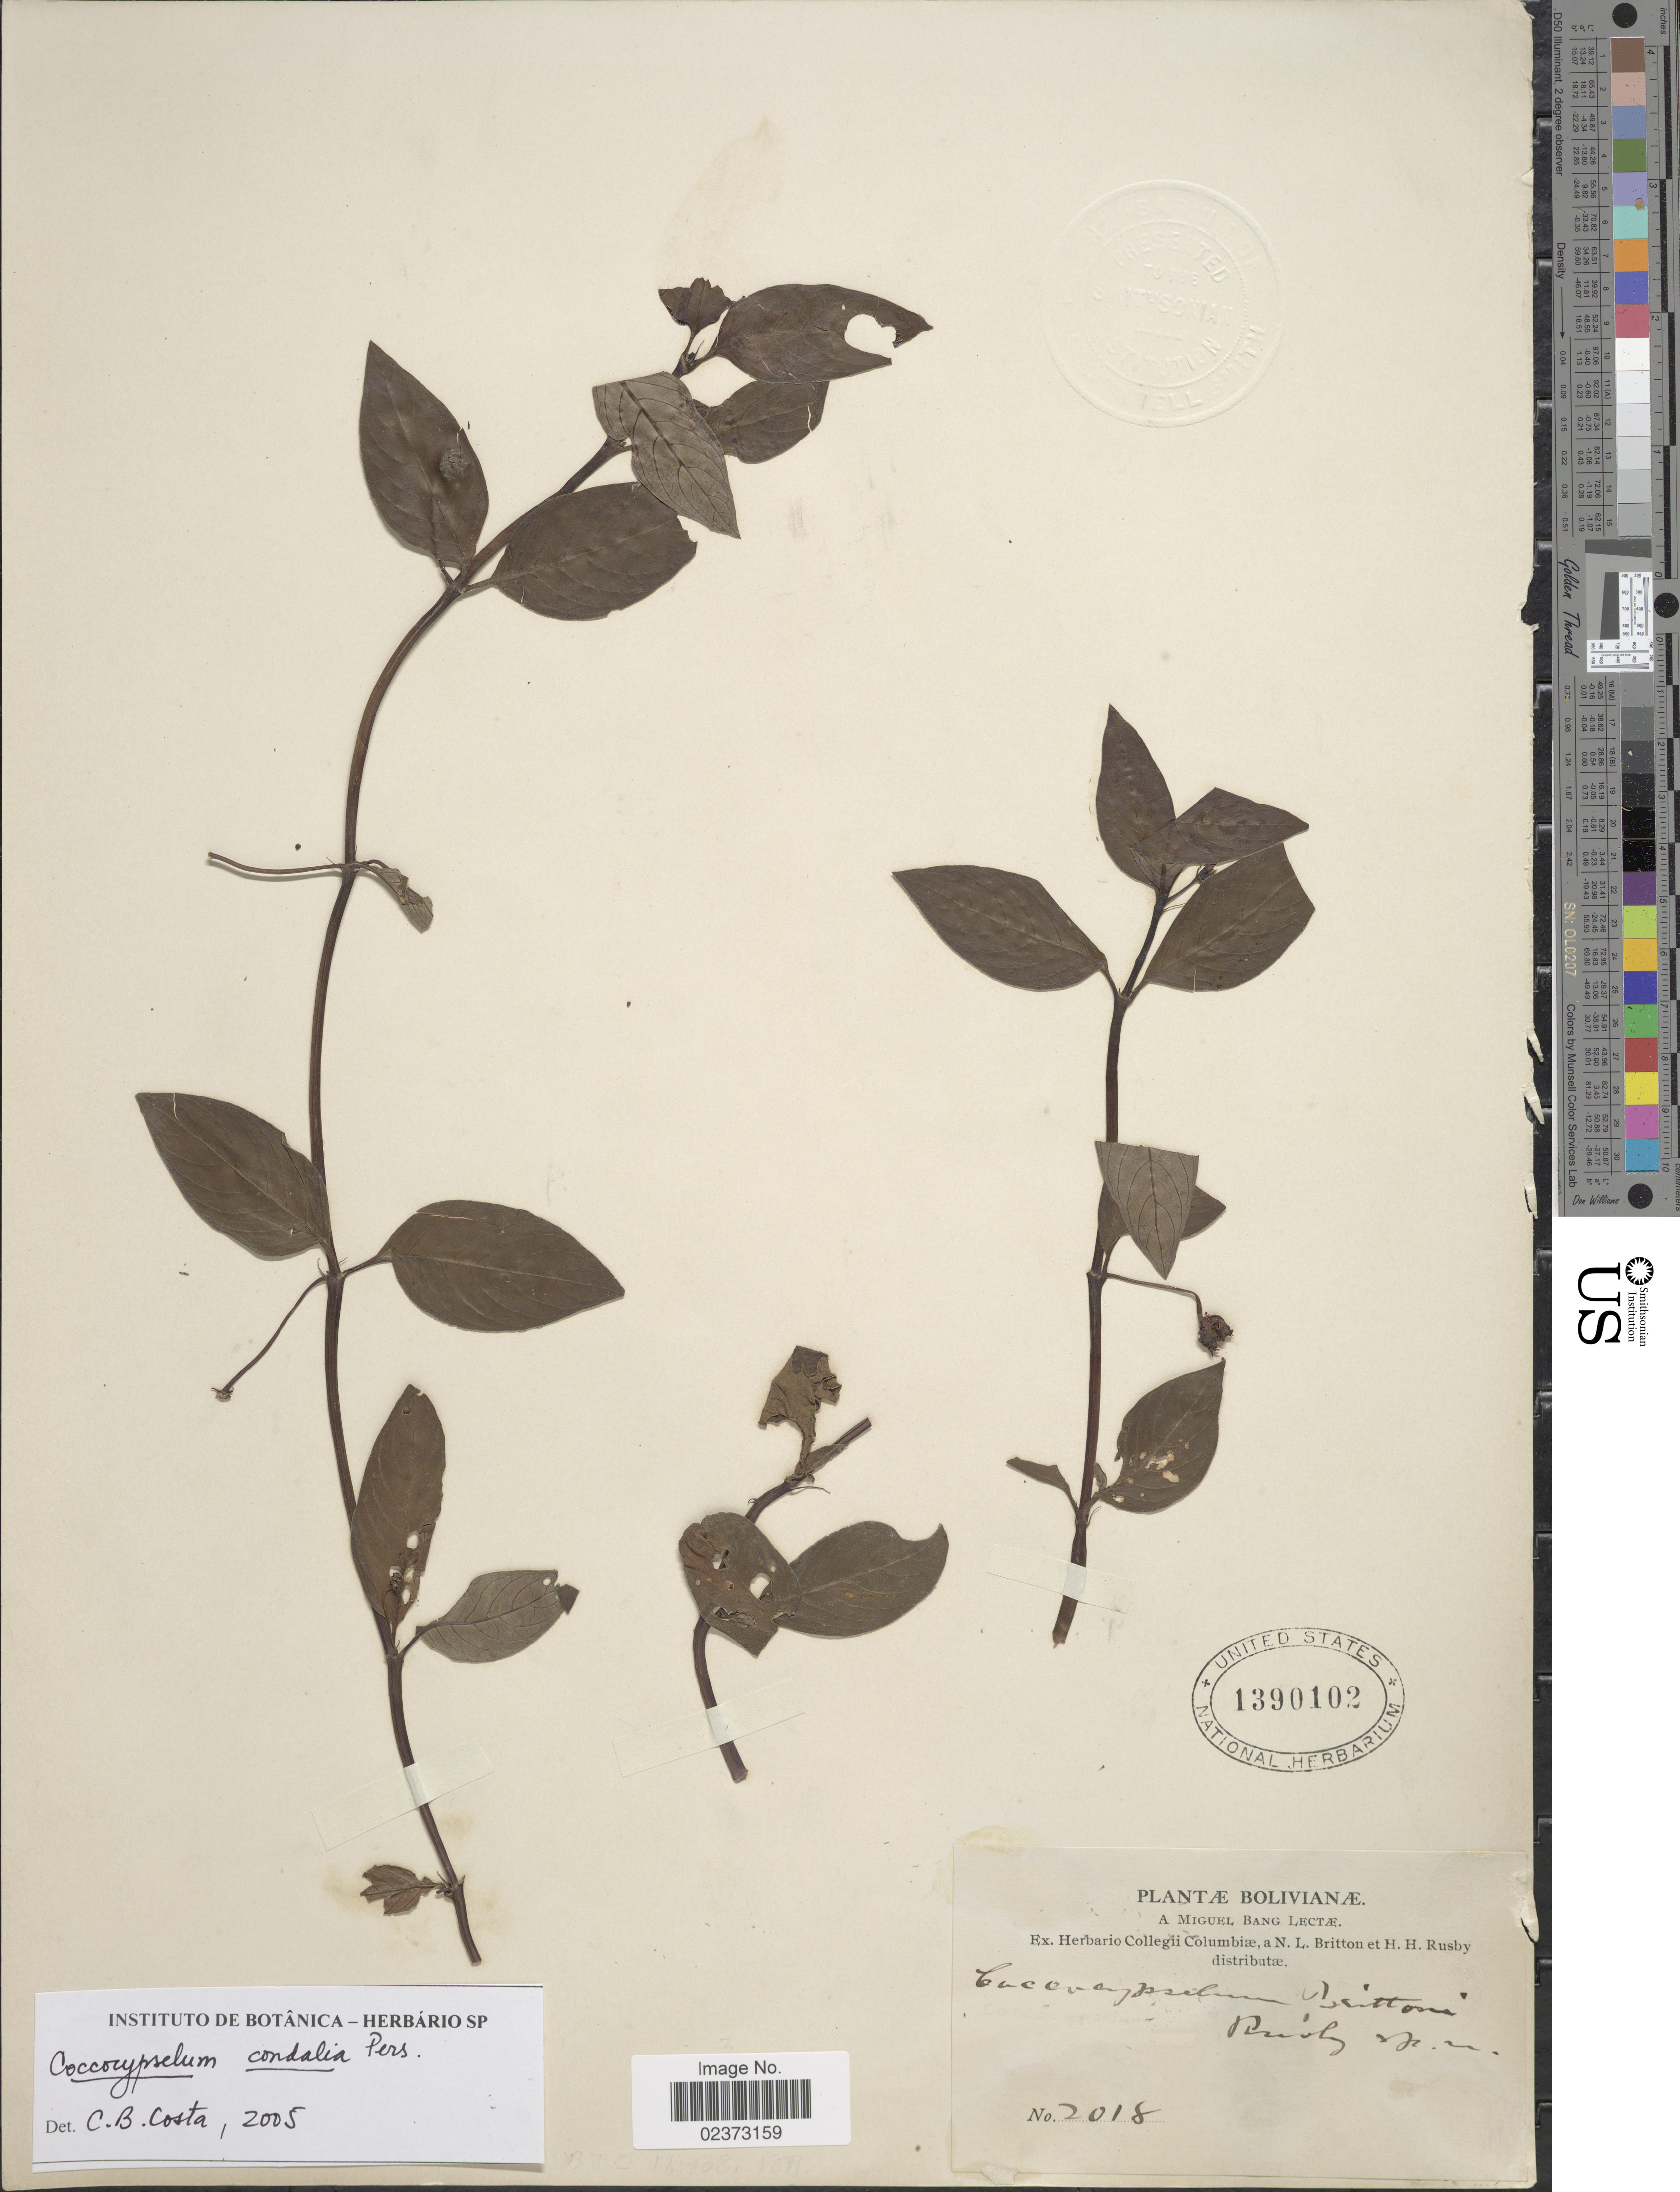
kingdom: Plantae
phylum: Tracheophyta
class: Magnoliopsida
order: Gentianales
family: Rubiaceae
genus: Coccocypselum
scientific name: Coccocypselum condalia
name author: Pers.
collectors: M. Bang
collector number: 2018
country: Bolivia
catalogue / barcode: US 1390102